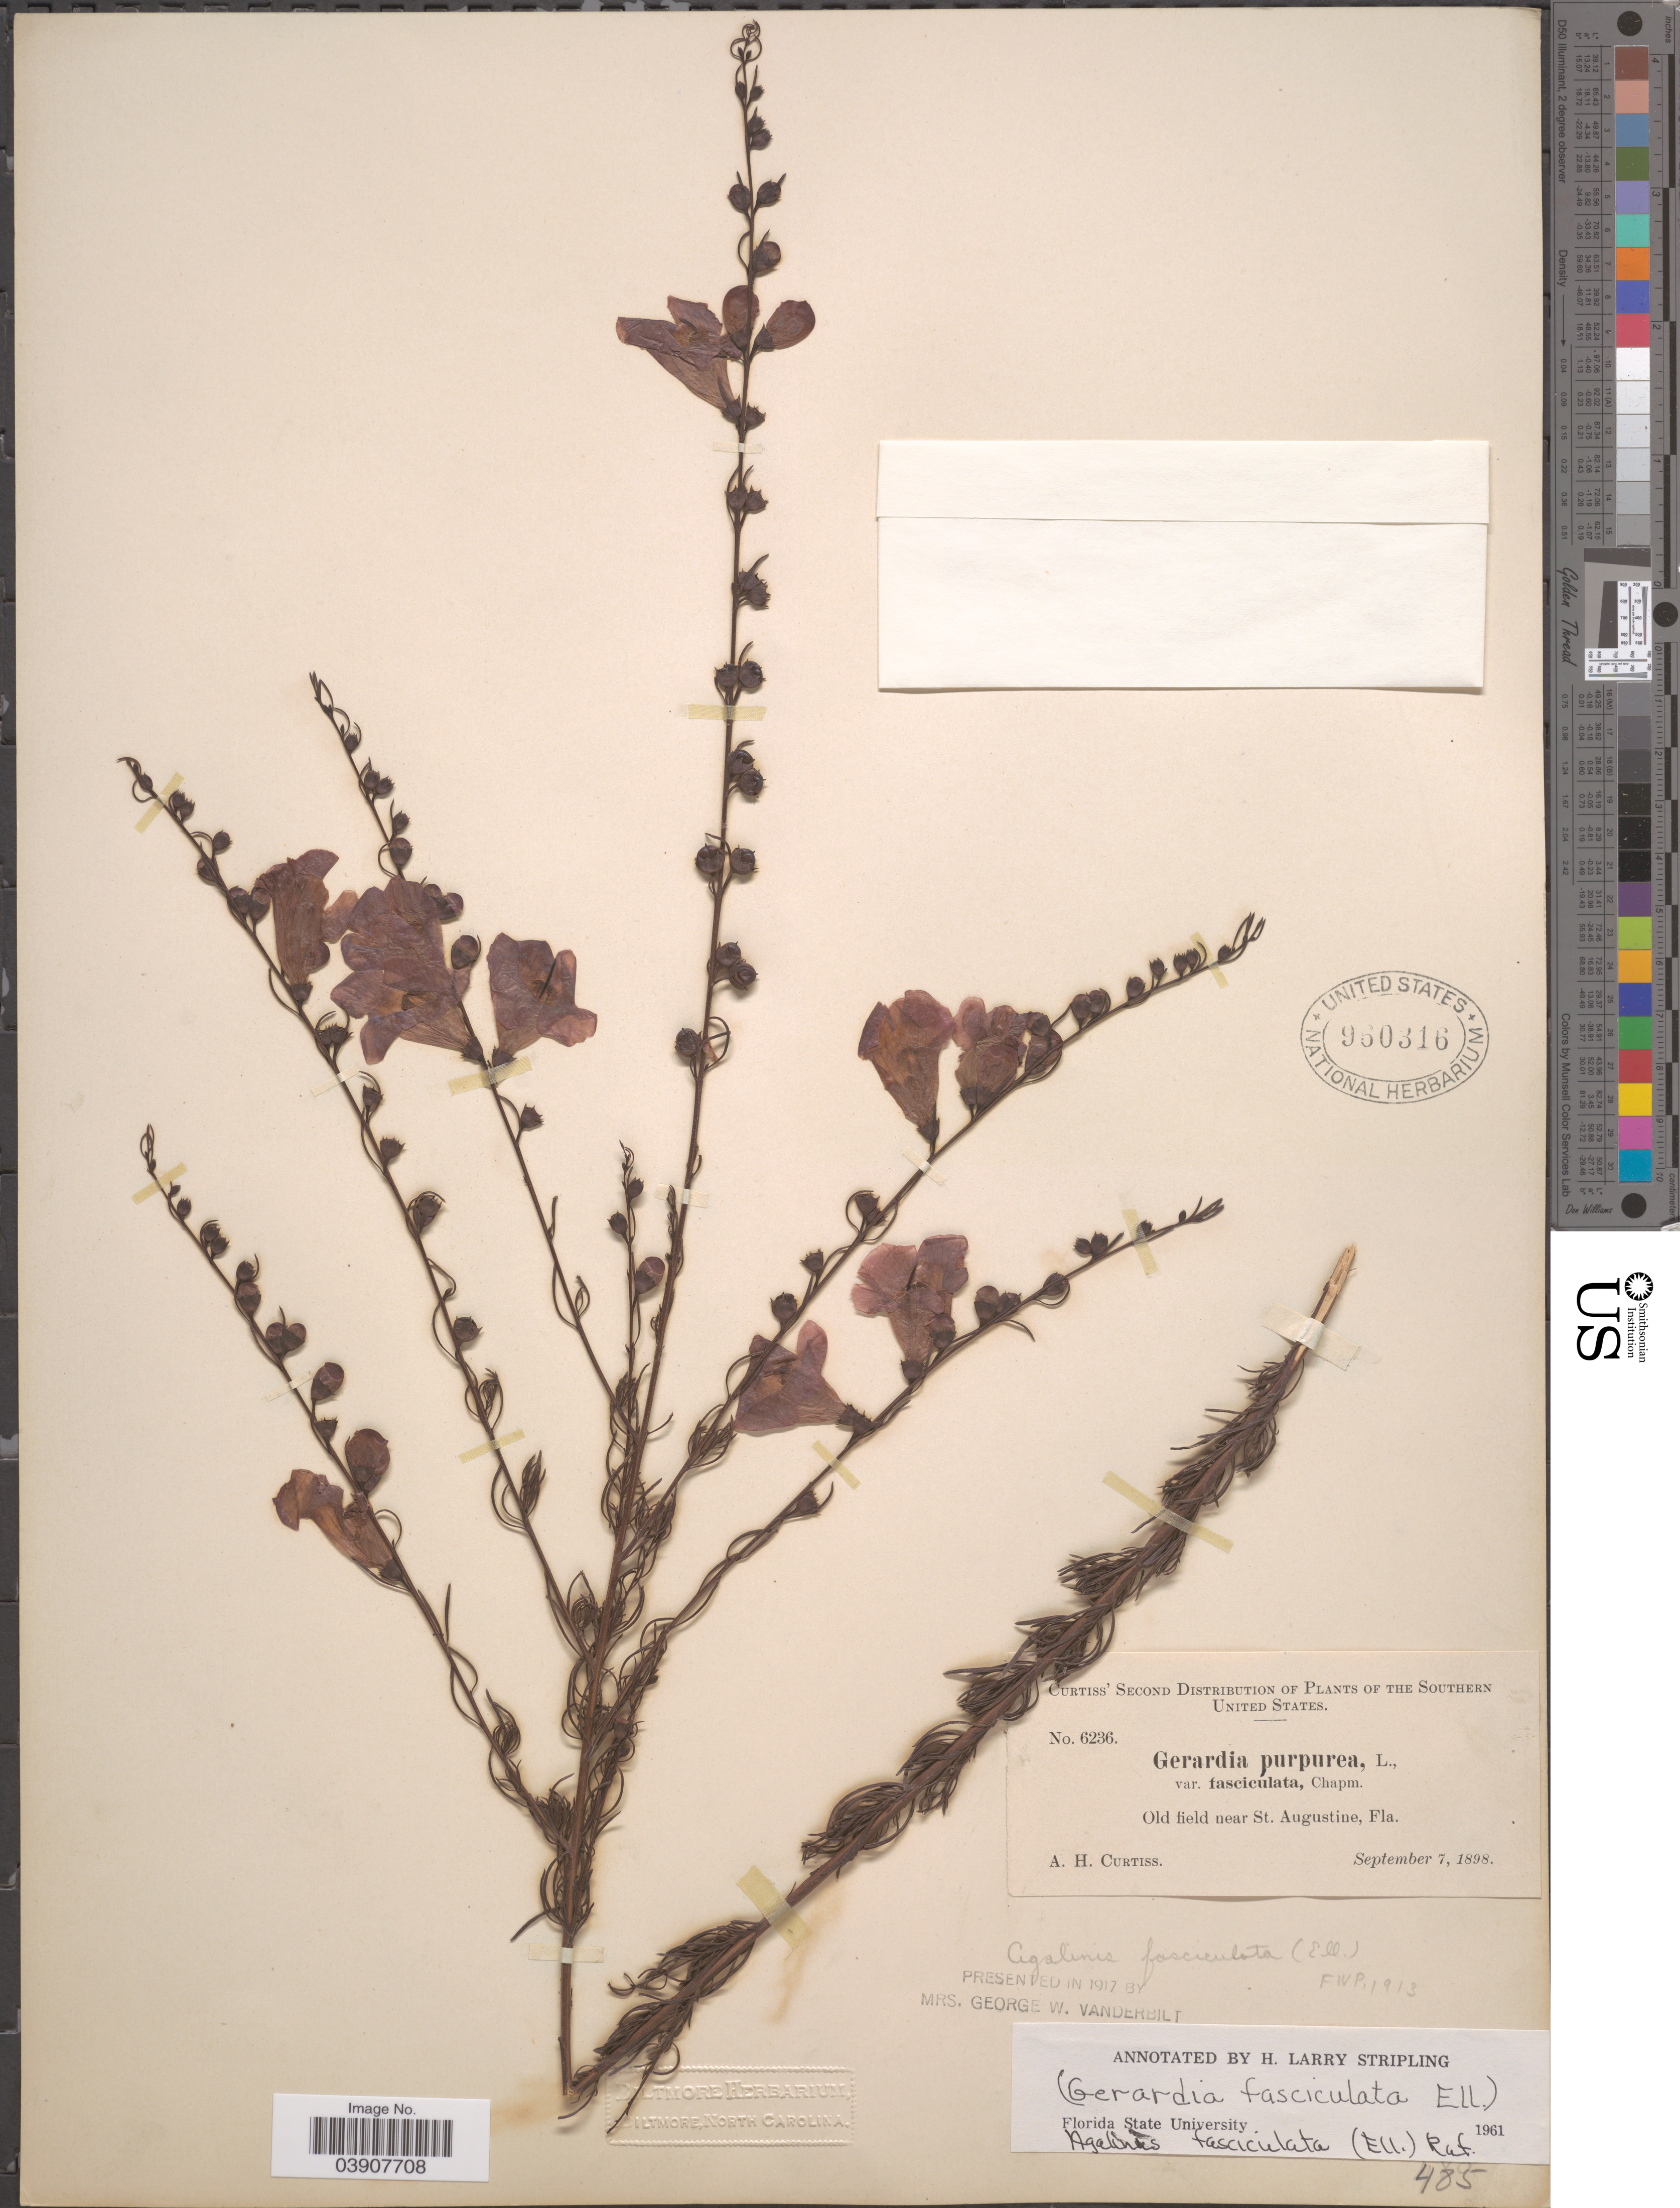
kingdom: Plantae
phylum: Tracheophyta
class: Magnoliopsida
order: Lamiales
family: Orobanchaceae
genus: Agalinis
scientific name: Agalinis fasciculata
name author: (Elliott) Raf.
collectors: A. H. Curtiss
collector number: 6236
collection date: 1898-09-07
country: United States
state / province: Florida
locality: The Southern United States. Old field near St. Augustine.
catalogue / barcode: US 960316